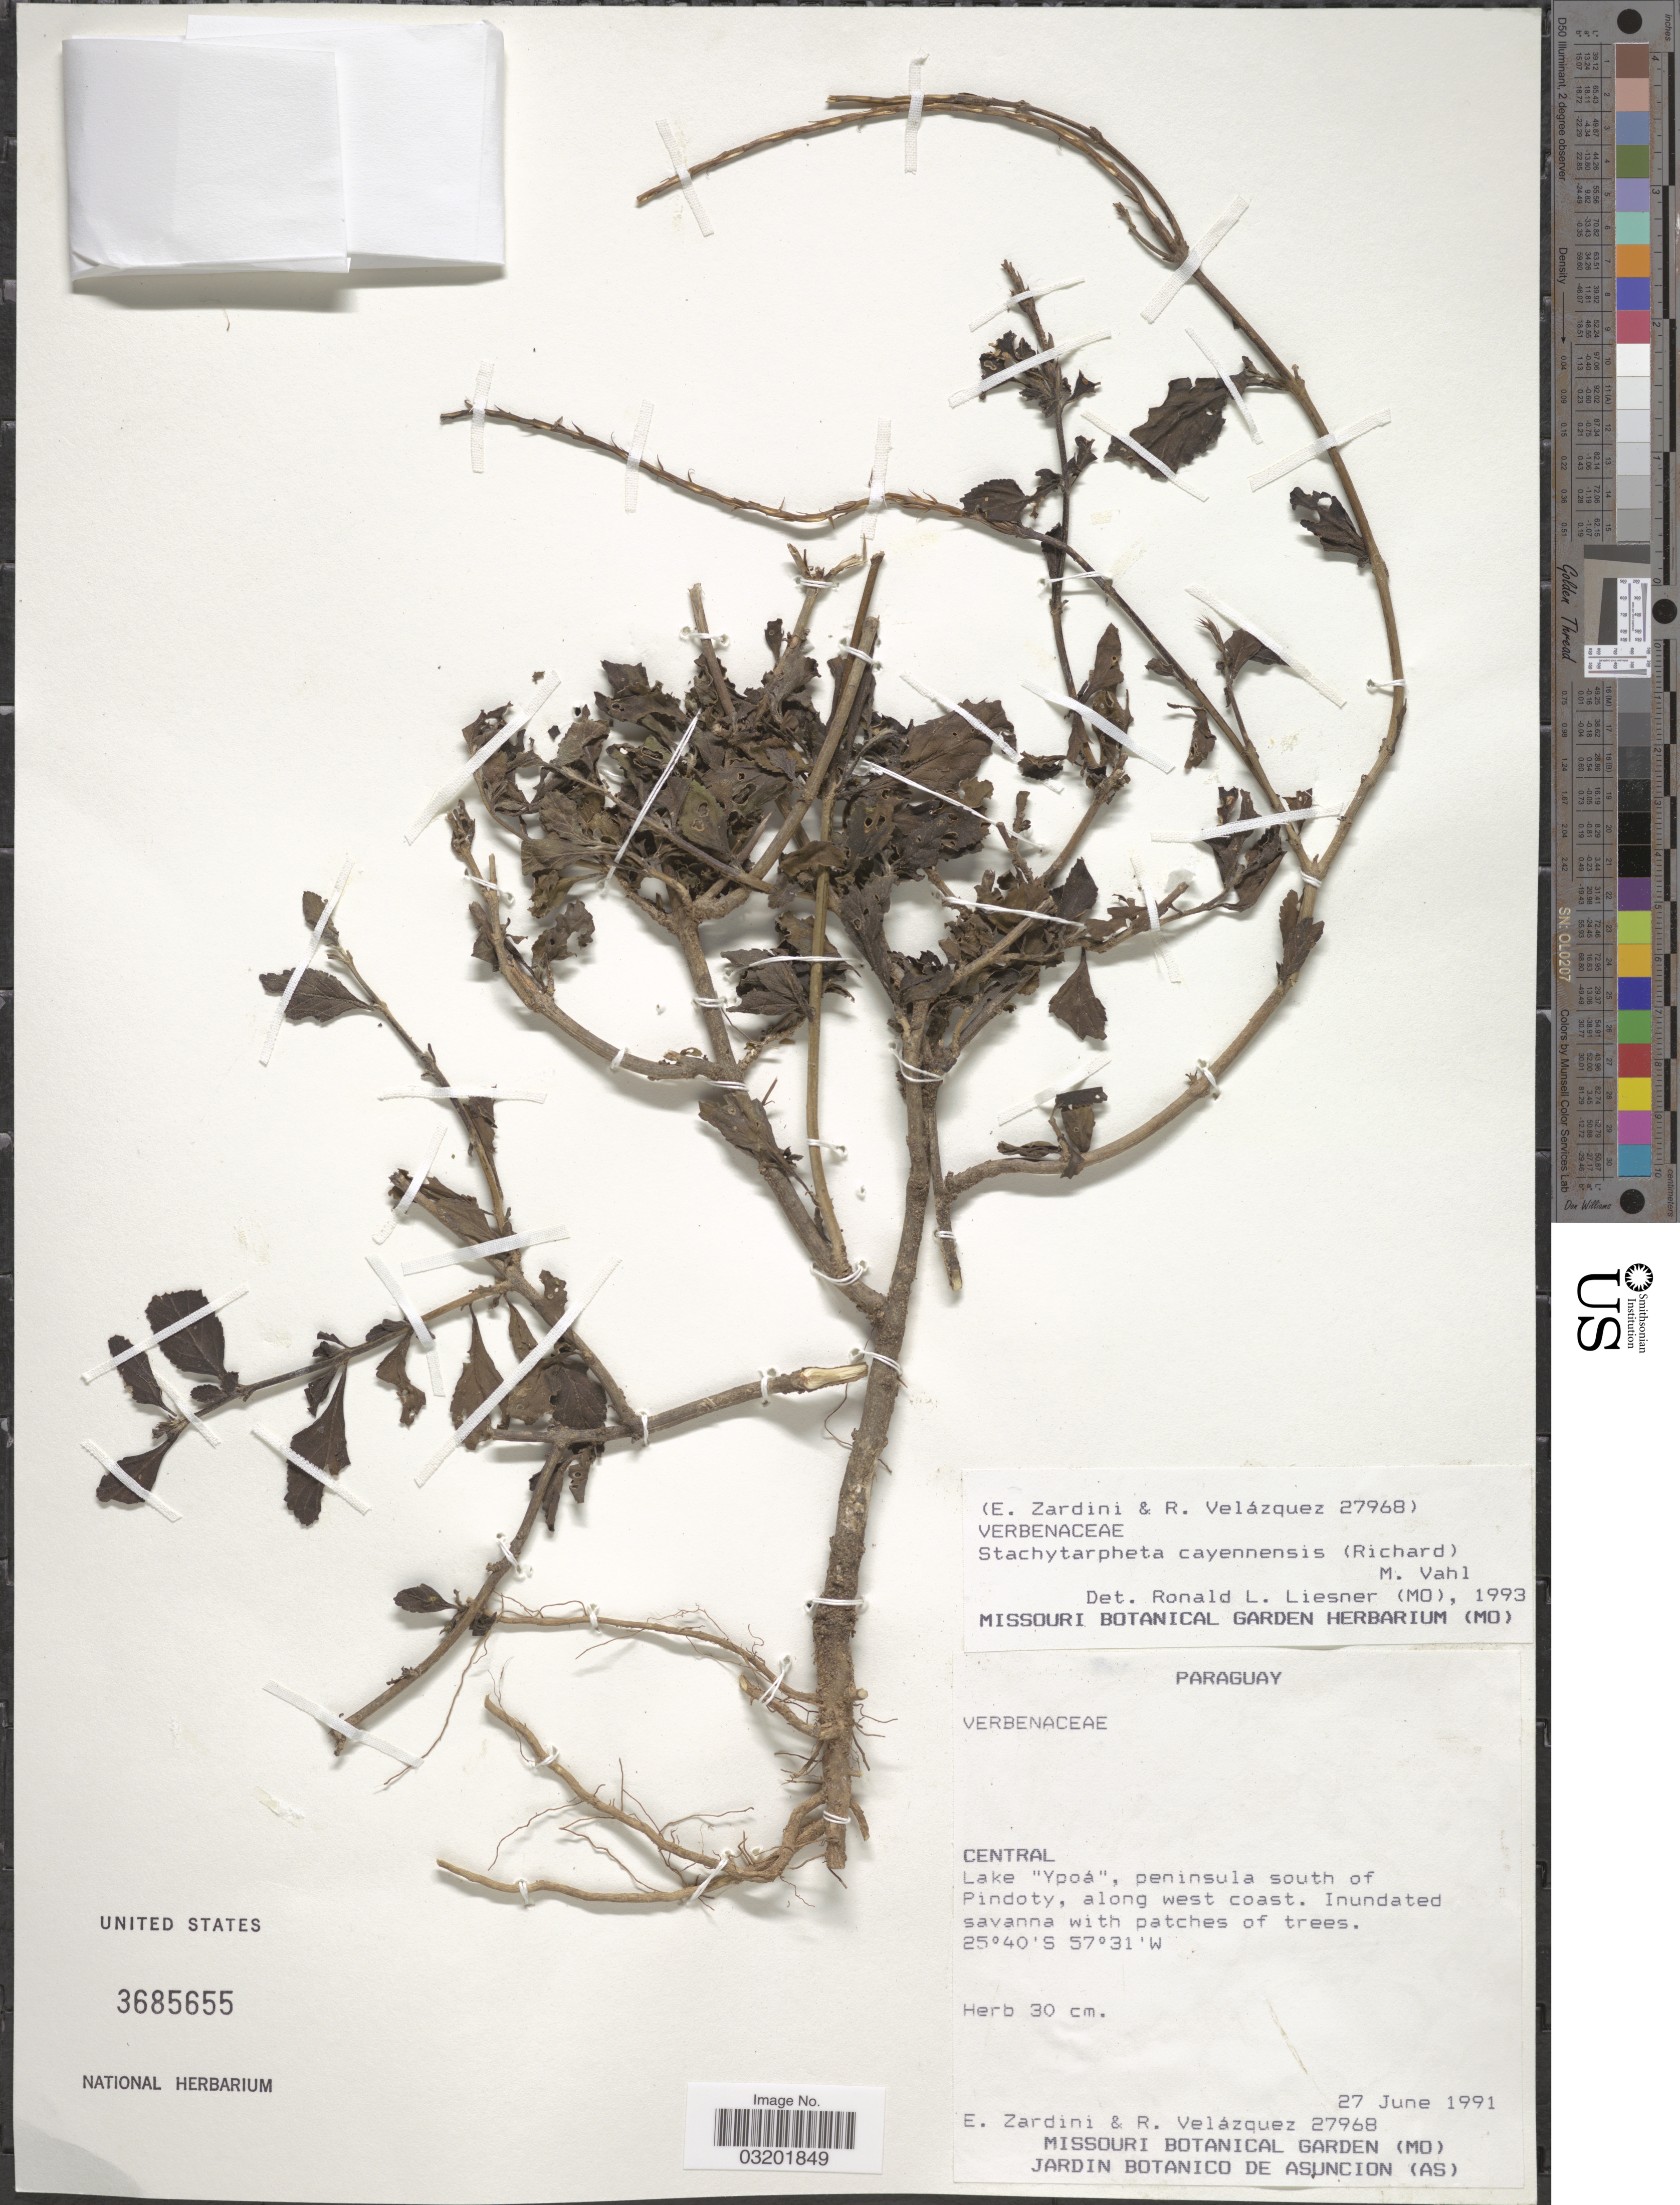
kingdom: Plantae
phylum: Tracheophyta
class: Magnoliopsida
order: Lamiales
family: Verbenaceae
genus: Stachytarpheta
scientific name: Stachytarpheta cayennensis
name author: (Rich.) Vahl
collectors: E. Zardini & R. Velázquez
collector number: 27968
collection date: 1991-06-27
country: Paraguay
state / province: Central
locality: Lake "Ypoá", peninsula south of Pindoty, along west coast.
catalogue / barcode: US 3685655